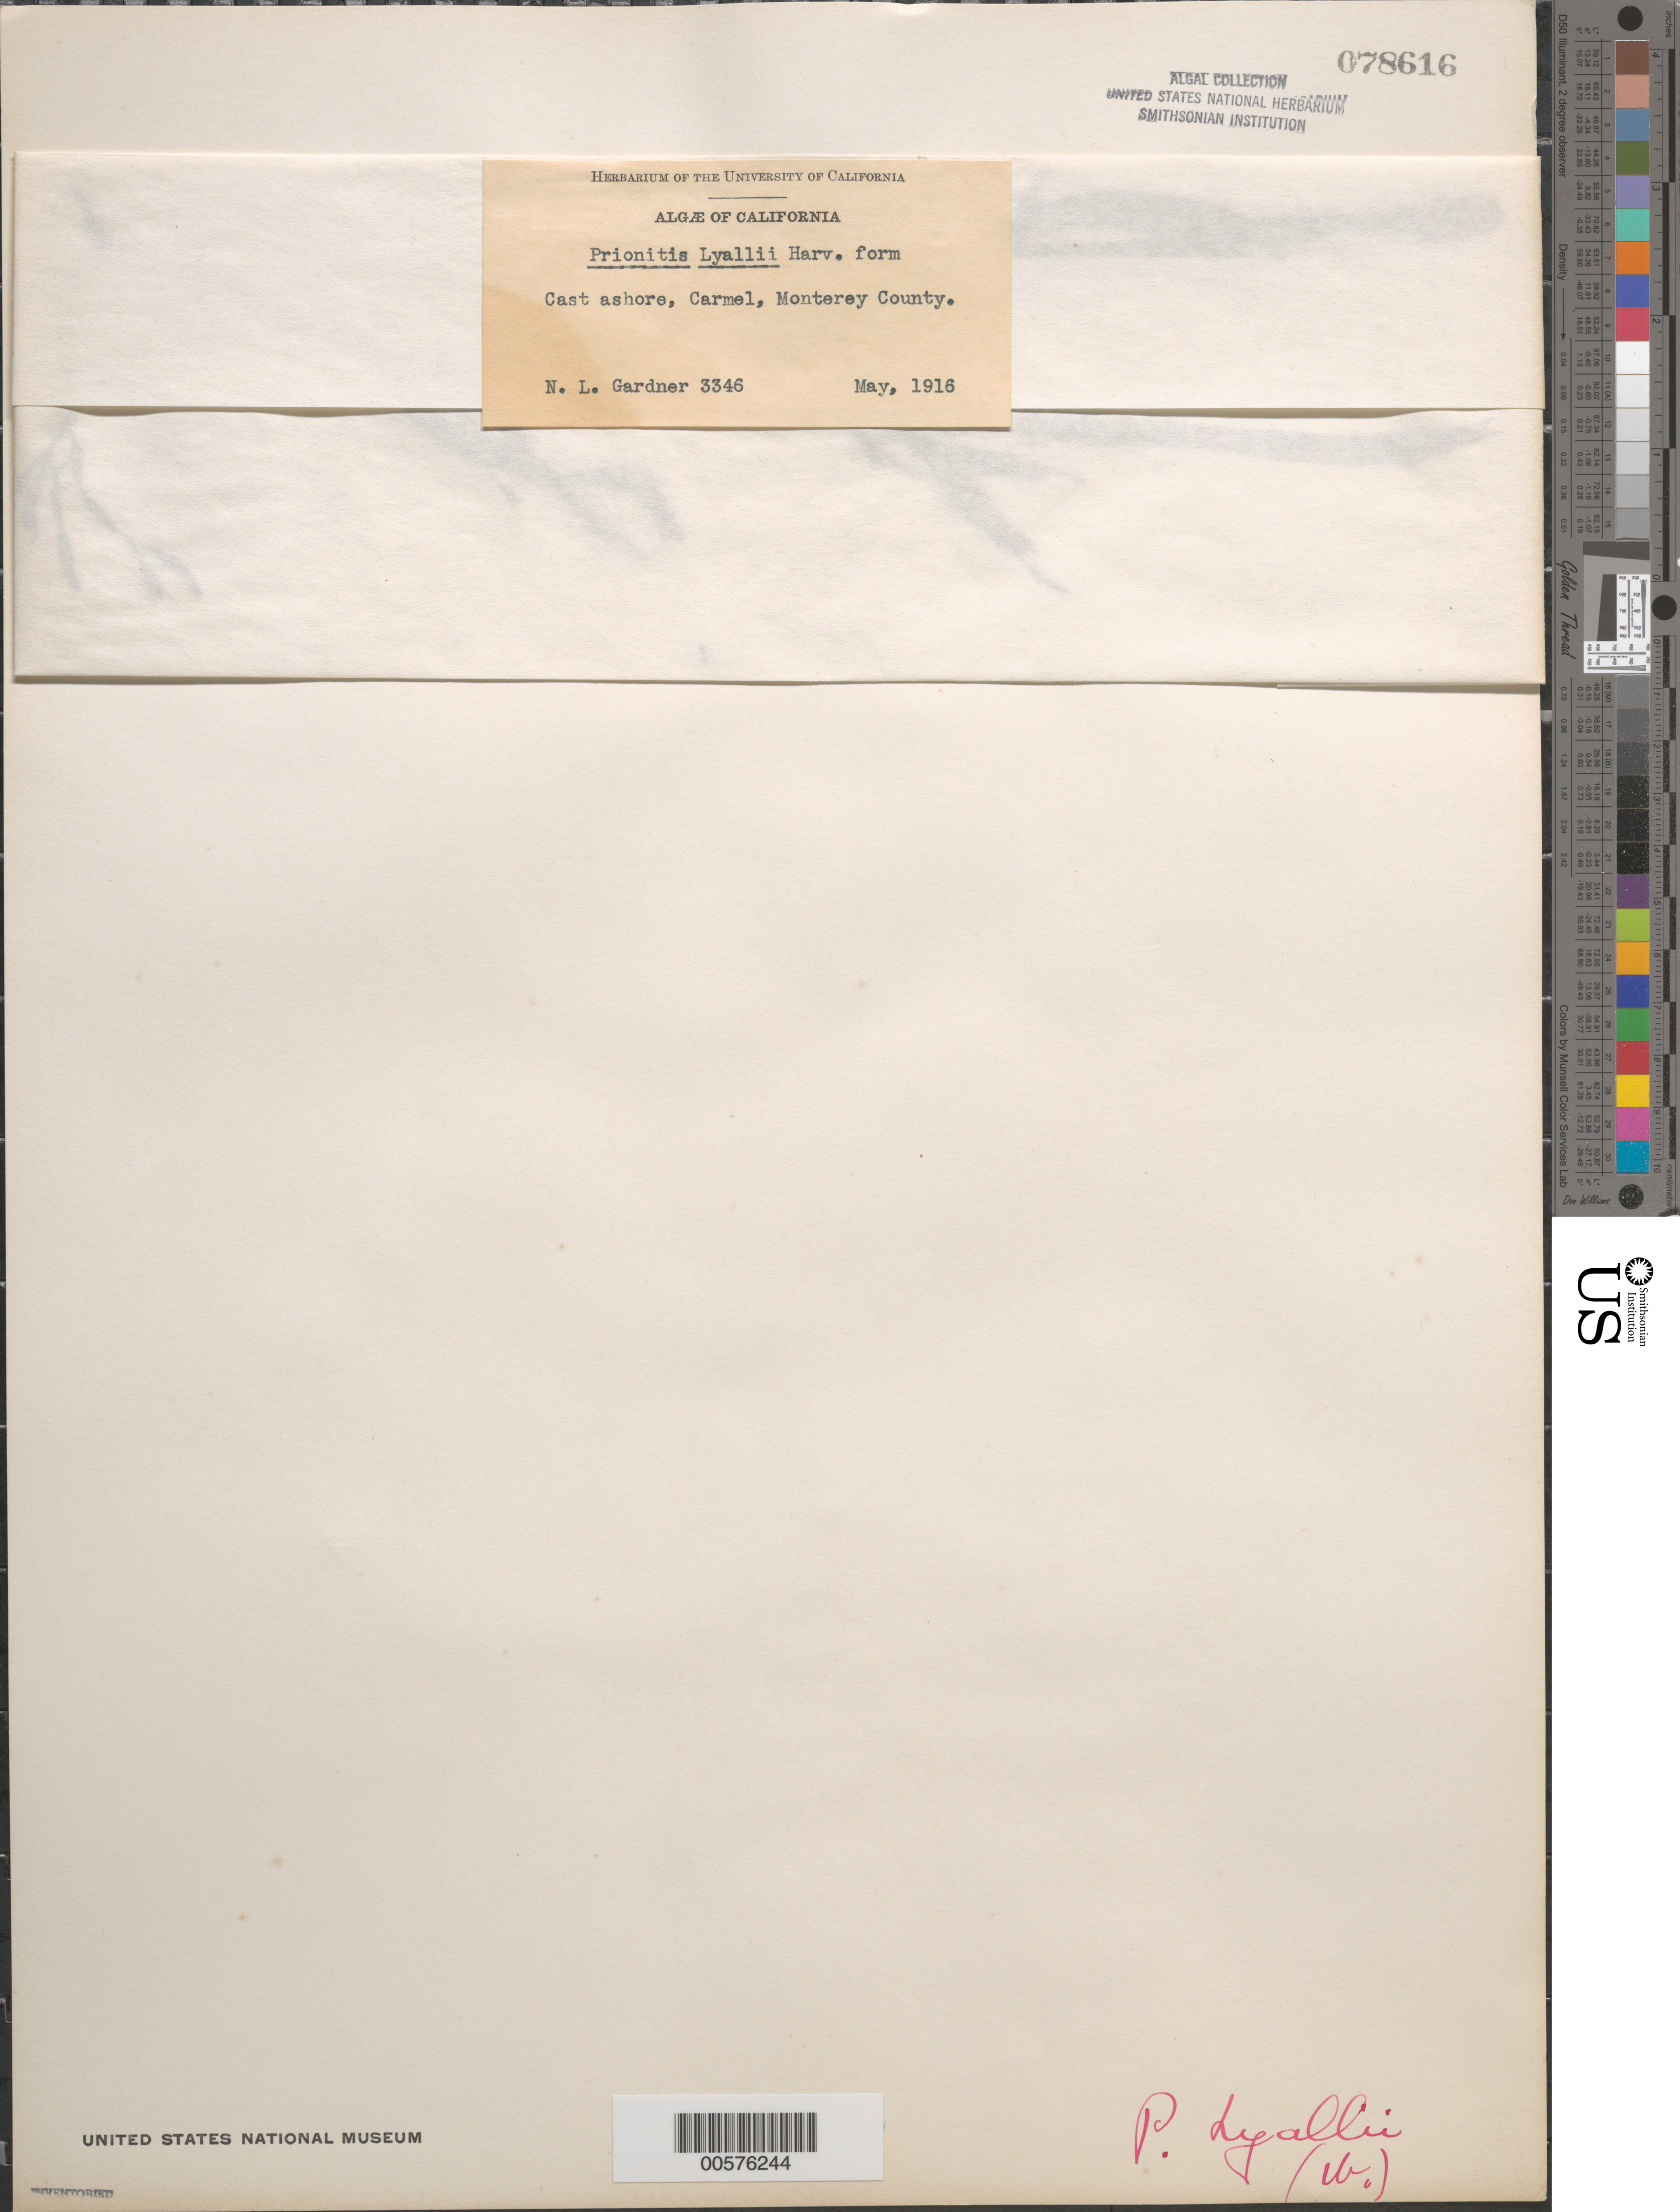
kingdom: Plantae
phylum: Rhodophyta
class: Florideophyceae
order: Cryptonemiales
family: Cryptonemiaceae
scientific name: Prionitis sternbergii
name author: (C. Agardh) J. Agardh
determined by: Algae name updating Project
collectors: N. Gardner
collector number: NLG 3346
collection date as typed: May 1916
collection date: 1916-05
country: United States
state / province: California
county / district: Monterey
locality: Carmel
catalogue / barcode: US 78616